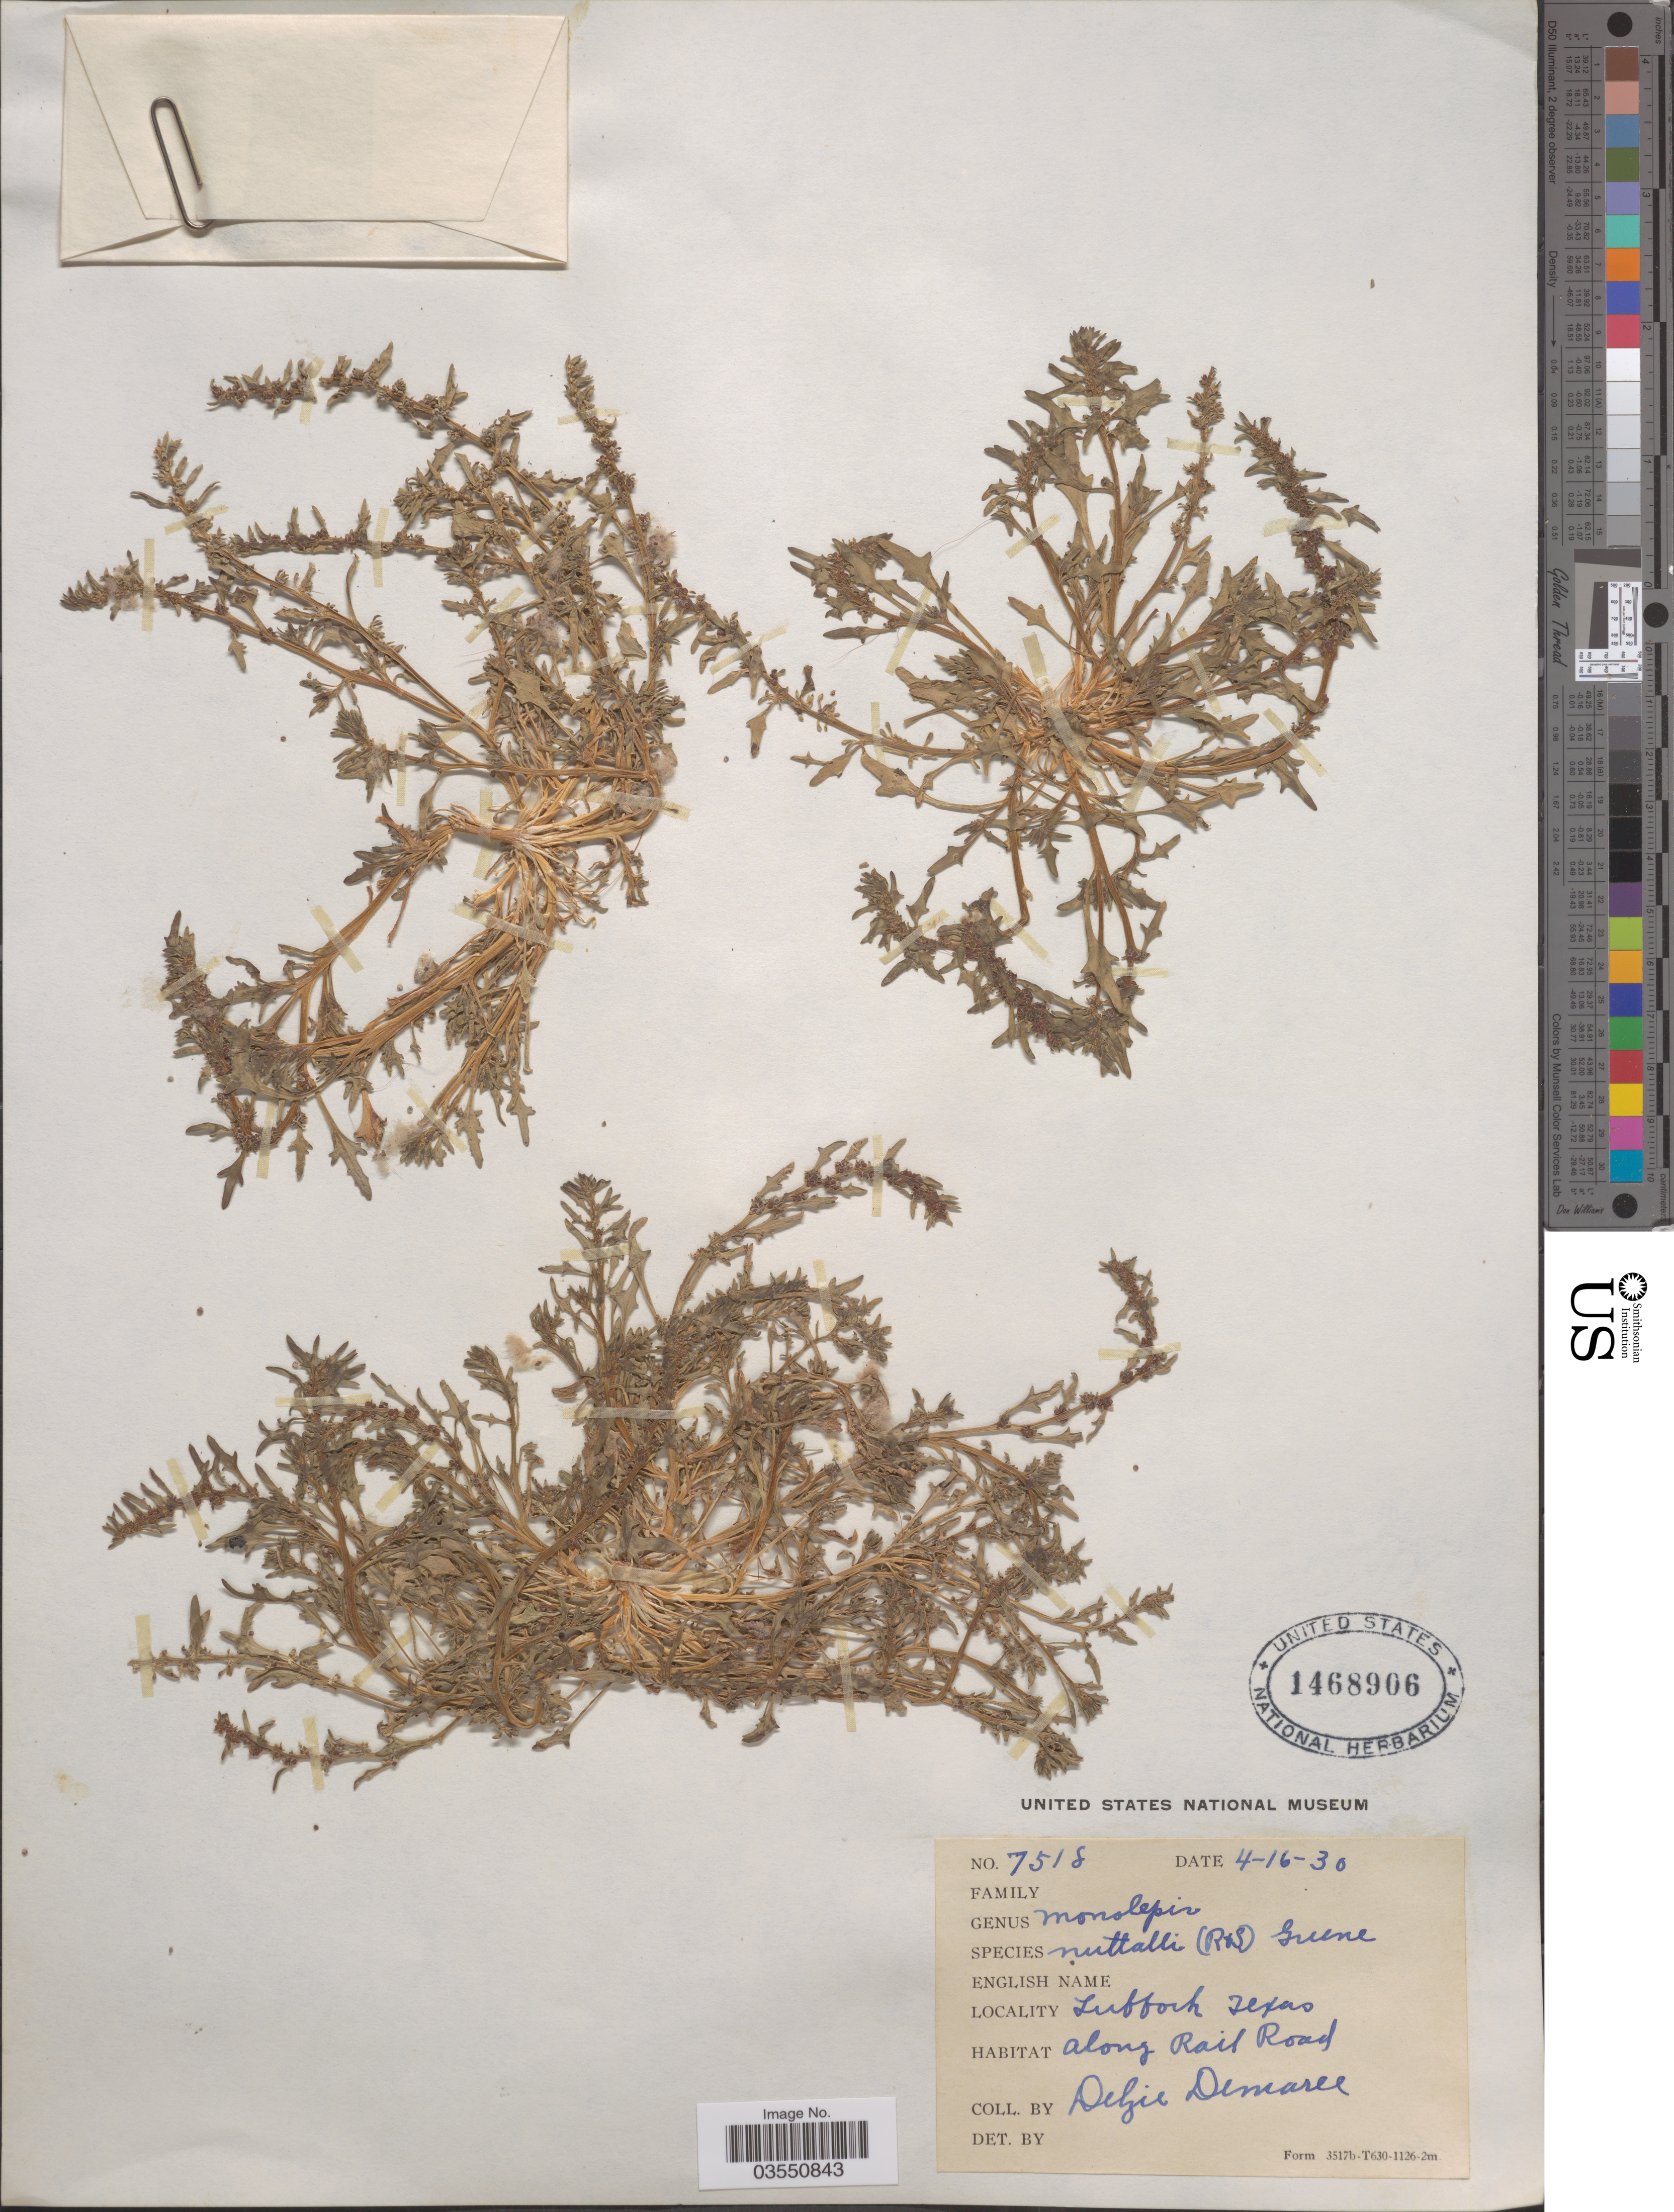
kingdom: Plantae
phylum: Tracheophyta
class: Magnoliopsida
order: Caryophyllales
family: Amaranthaceae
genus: Blitum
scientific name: Blitum nuttallianum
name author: Schult.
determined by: U.S. National Herbarium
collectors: D. Demaree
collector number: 7518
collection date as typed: Transcribed d/m/y: 16/4/30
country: United States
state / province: Texas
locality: Lubbock. Along Rail Road.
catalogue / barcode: US 1468906